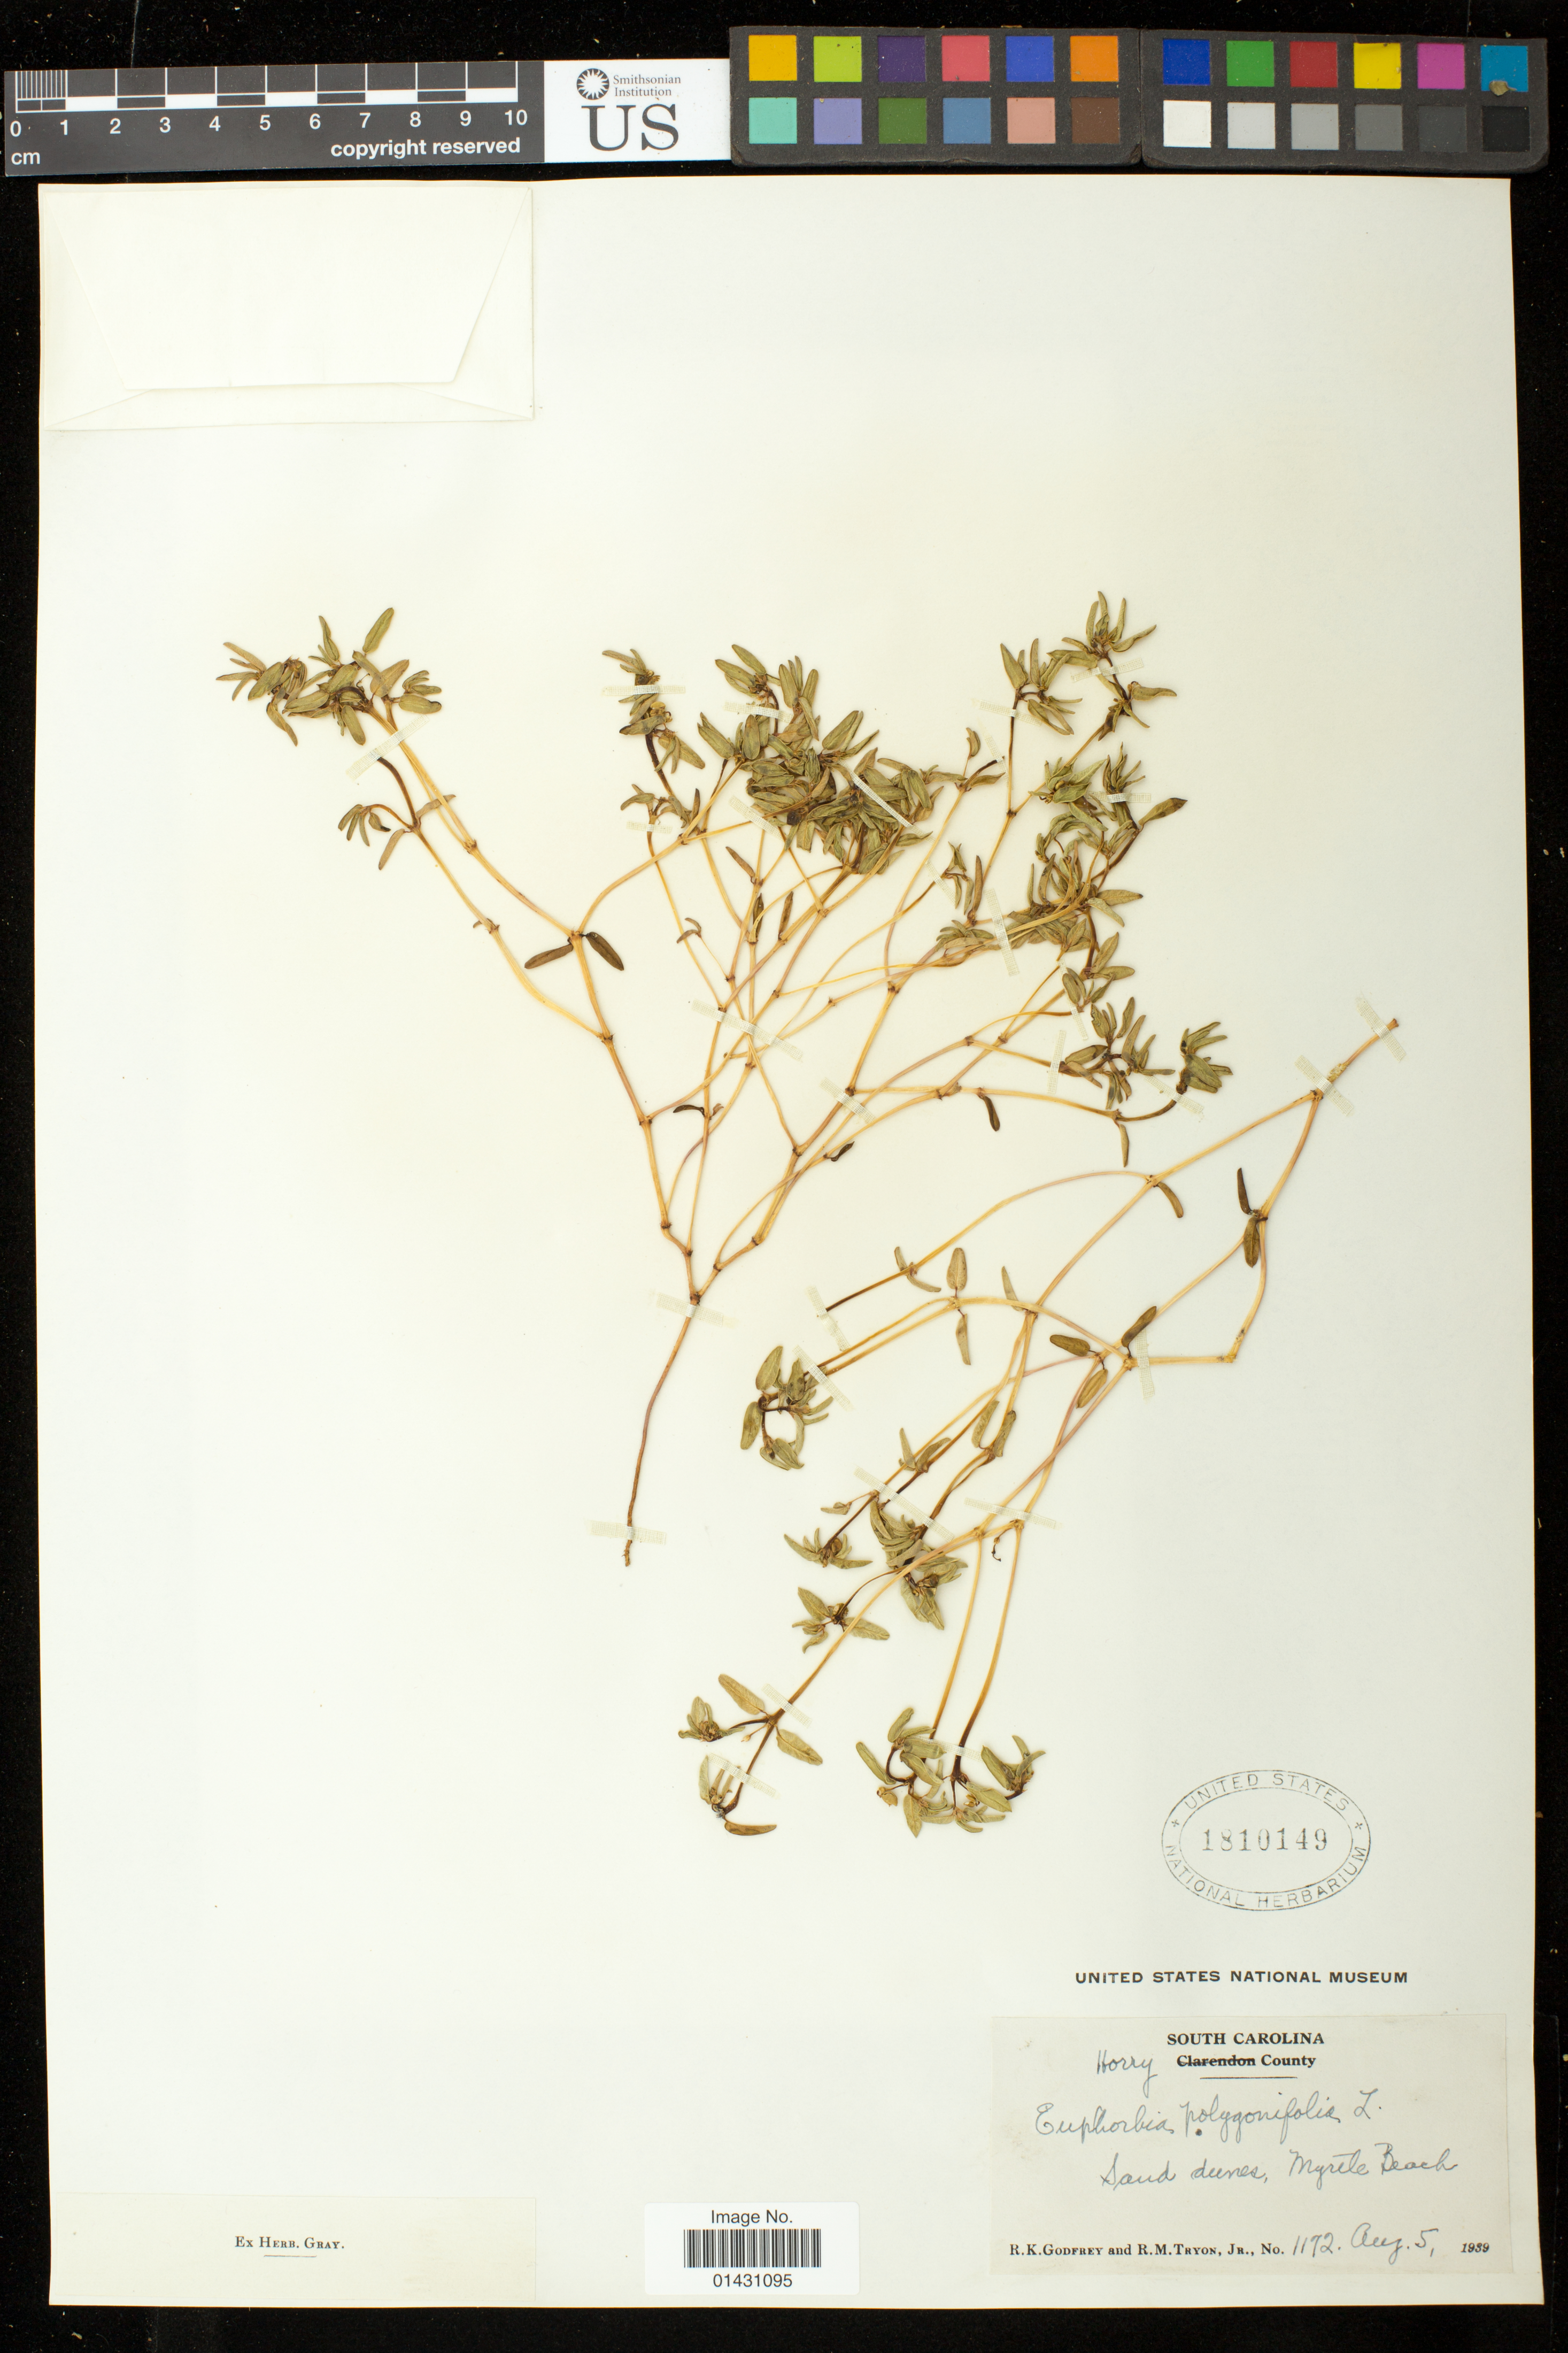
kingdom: Plantae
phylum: Tracheophyta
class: Magnoliopsida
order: Malpighiales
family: Euphorbiaceae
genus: Euphorbia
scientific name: Euphorbia polygonifolia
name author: L.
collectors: R. K. Godfrey & R. M. Tryon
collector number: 1172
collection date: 1939-08-05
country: United States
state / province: South Carolina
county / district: Horry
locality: Myrtle Beach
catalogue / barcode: US 1810149